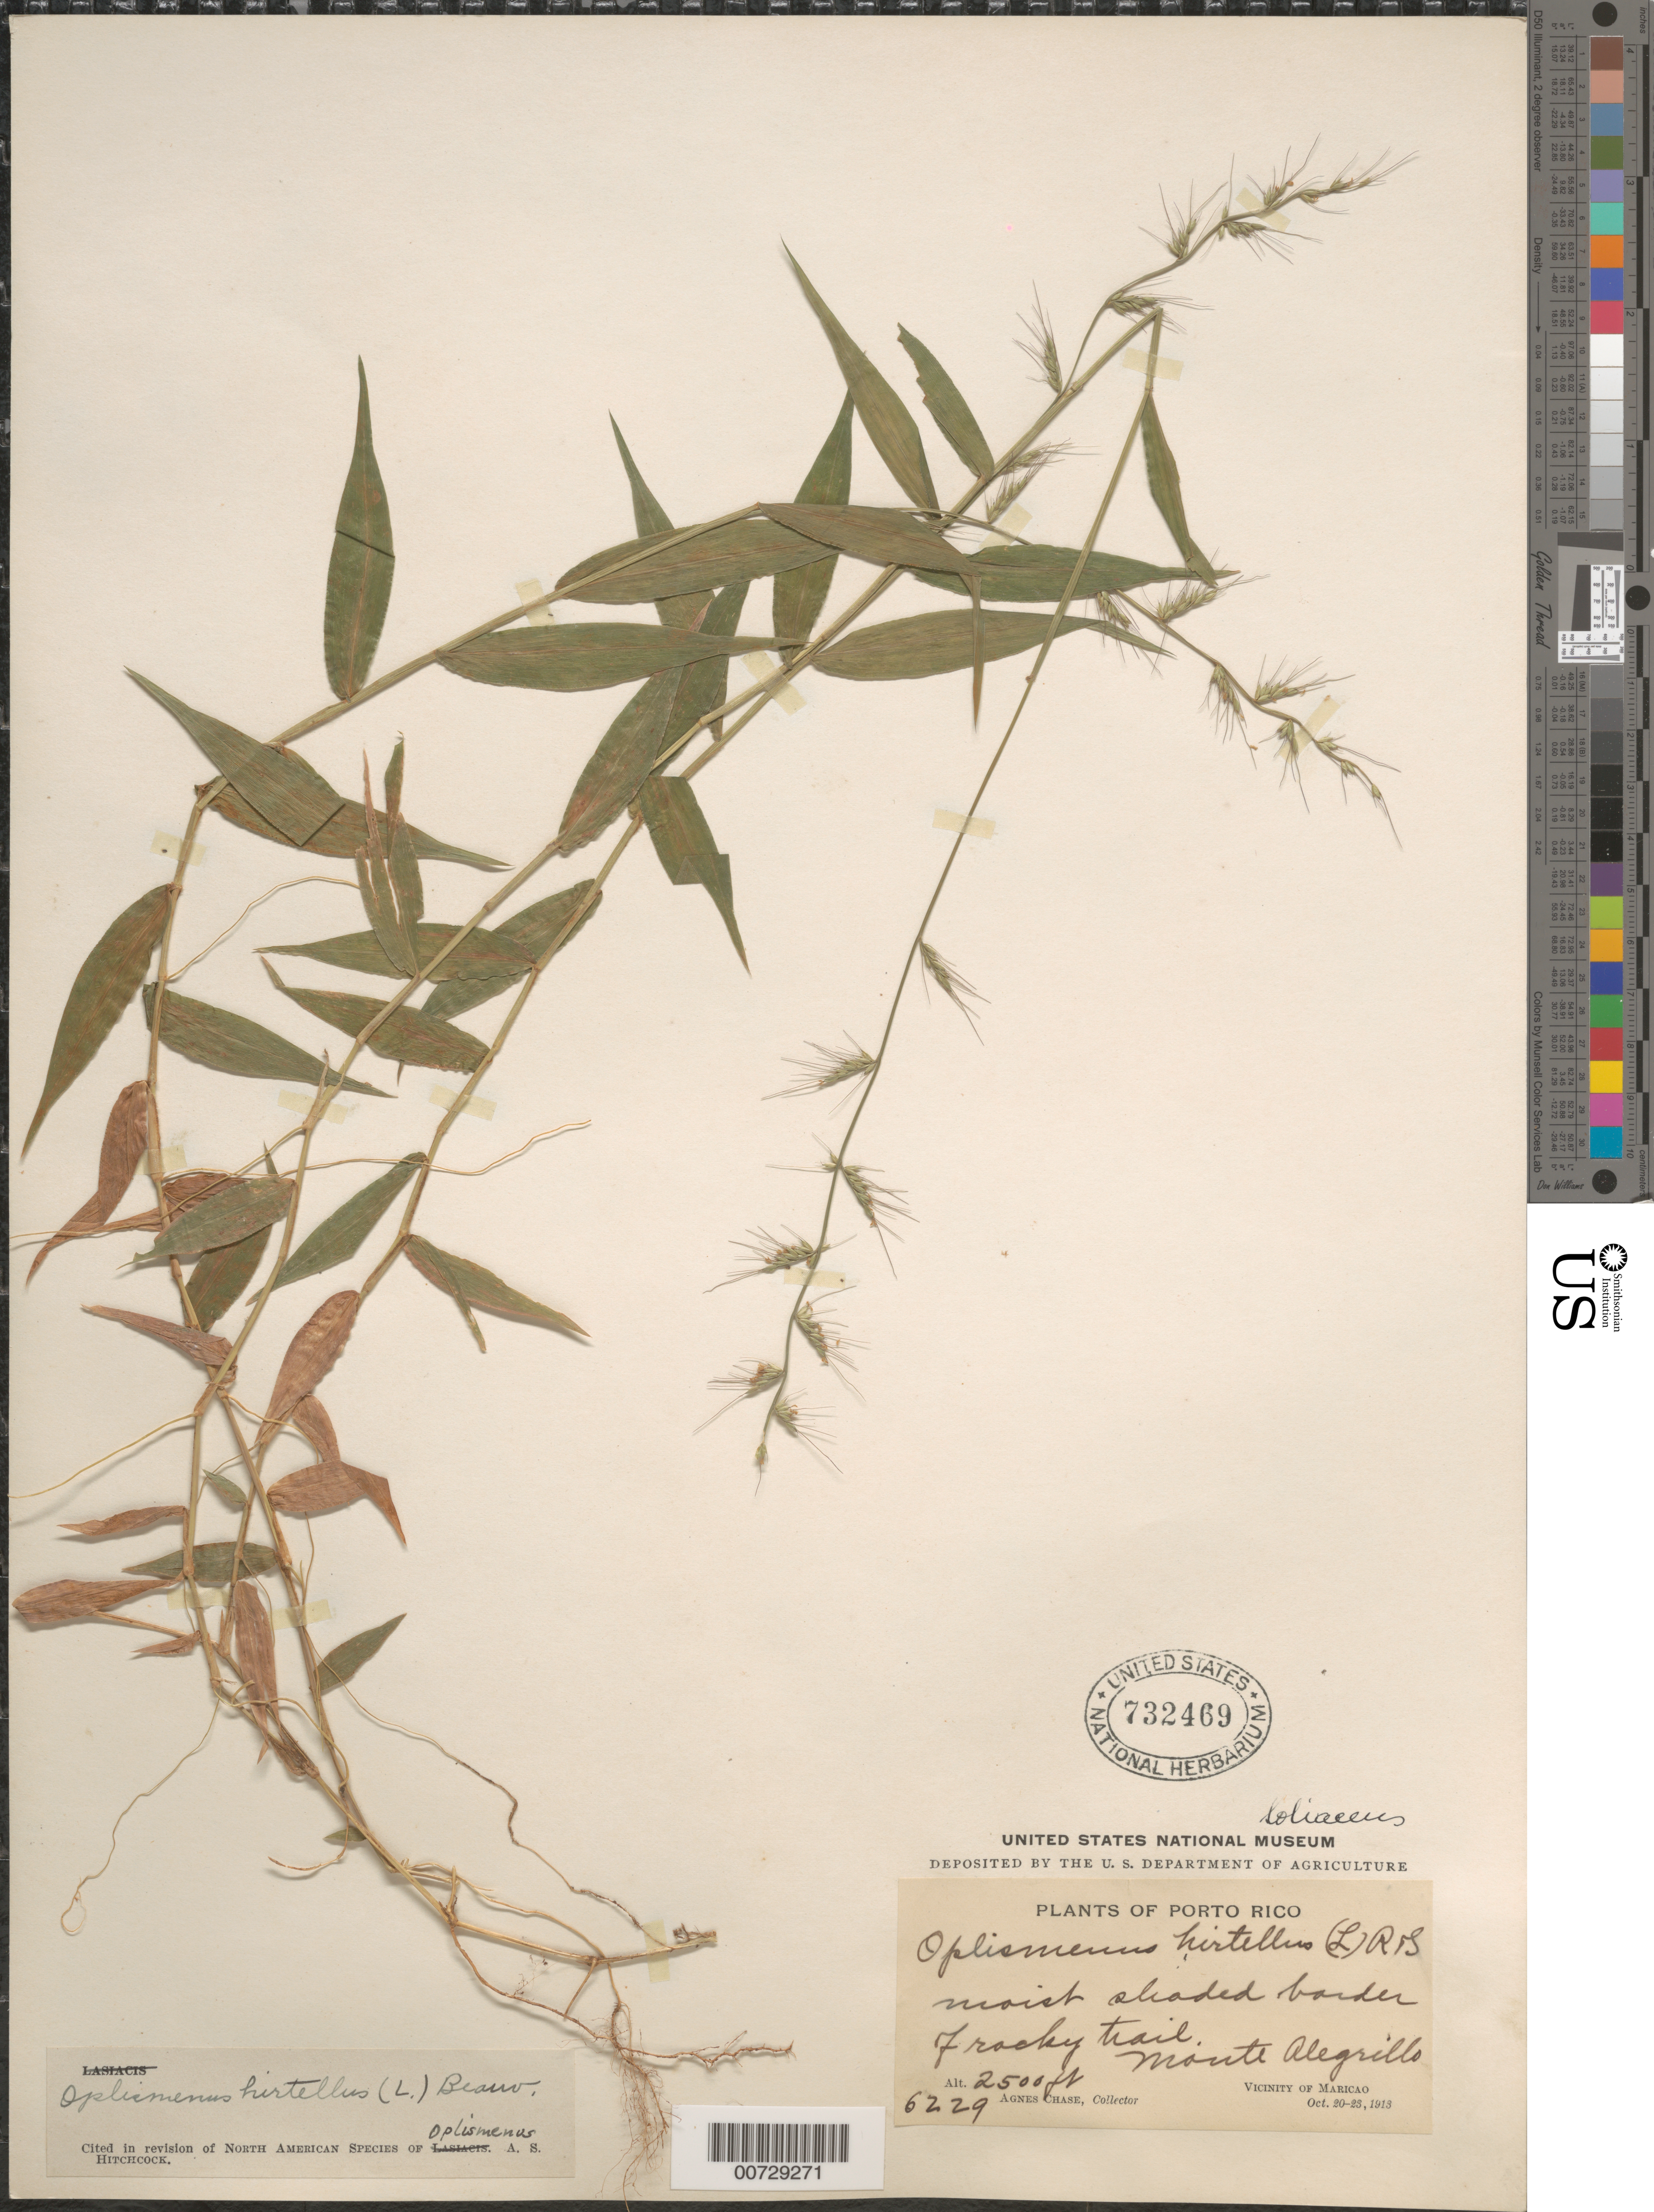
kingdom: Plantae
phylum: Tracheophyta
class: Liliopsida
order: Poales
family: Poaceae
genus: Oplismenus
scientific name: Oplismenus hirtellus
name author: (L.) P. Beauv.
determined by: Hitchcock, Albert S.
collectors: A. Chase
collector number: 6229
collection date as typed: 20 Oct 1913 to 23 Oct 1913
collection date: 1913-10-20/1913-10-23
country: Puerto Rico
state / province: Maricao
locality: Monte Alegrillo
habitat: Moist shaded border of rocky trail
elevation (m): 762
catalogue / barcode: US 732469